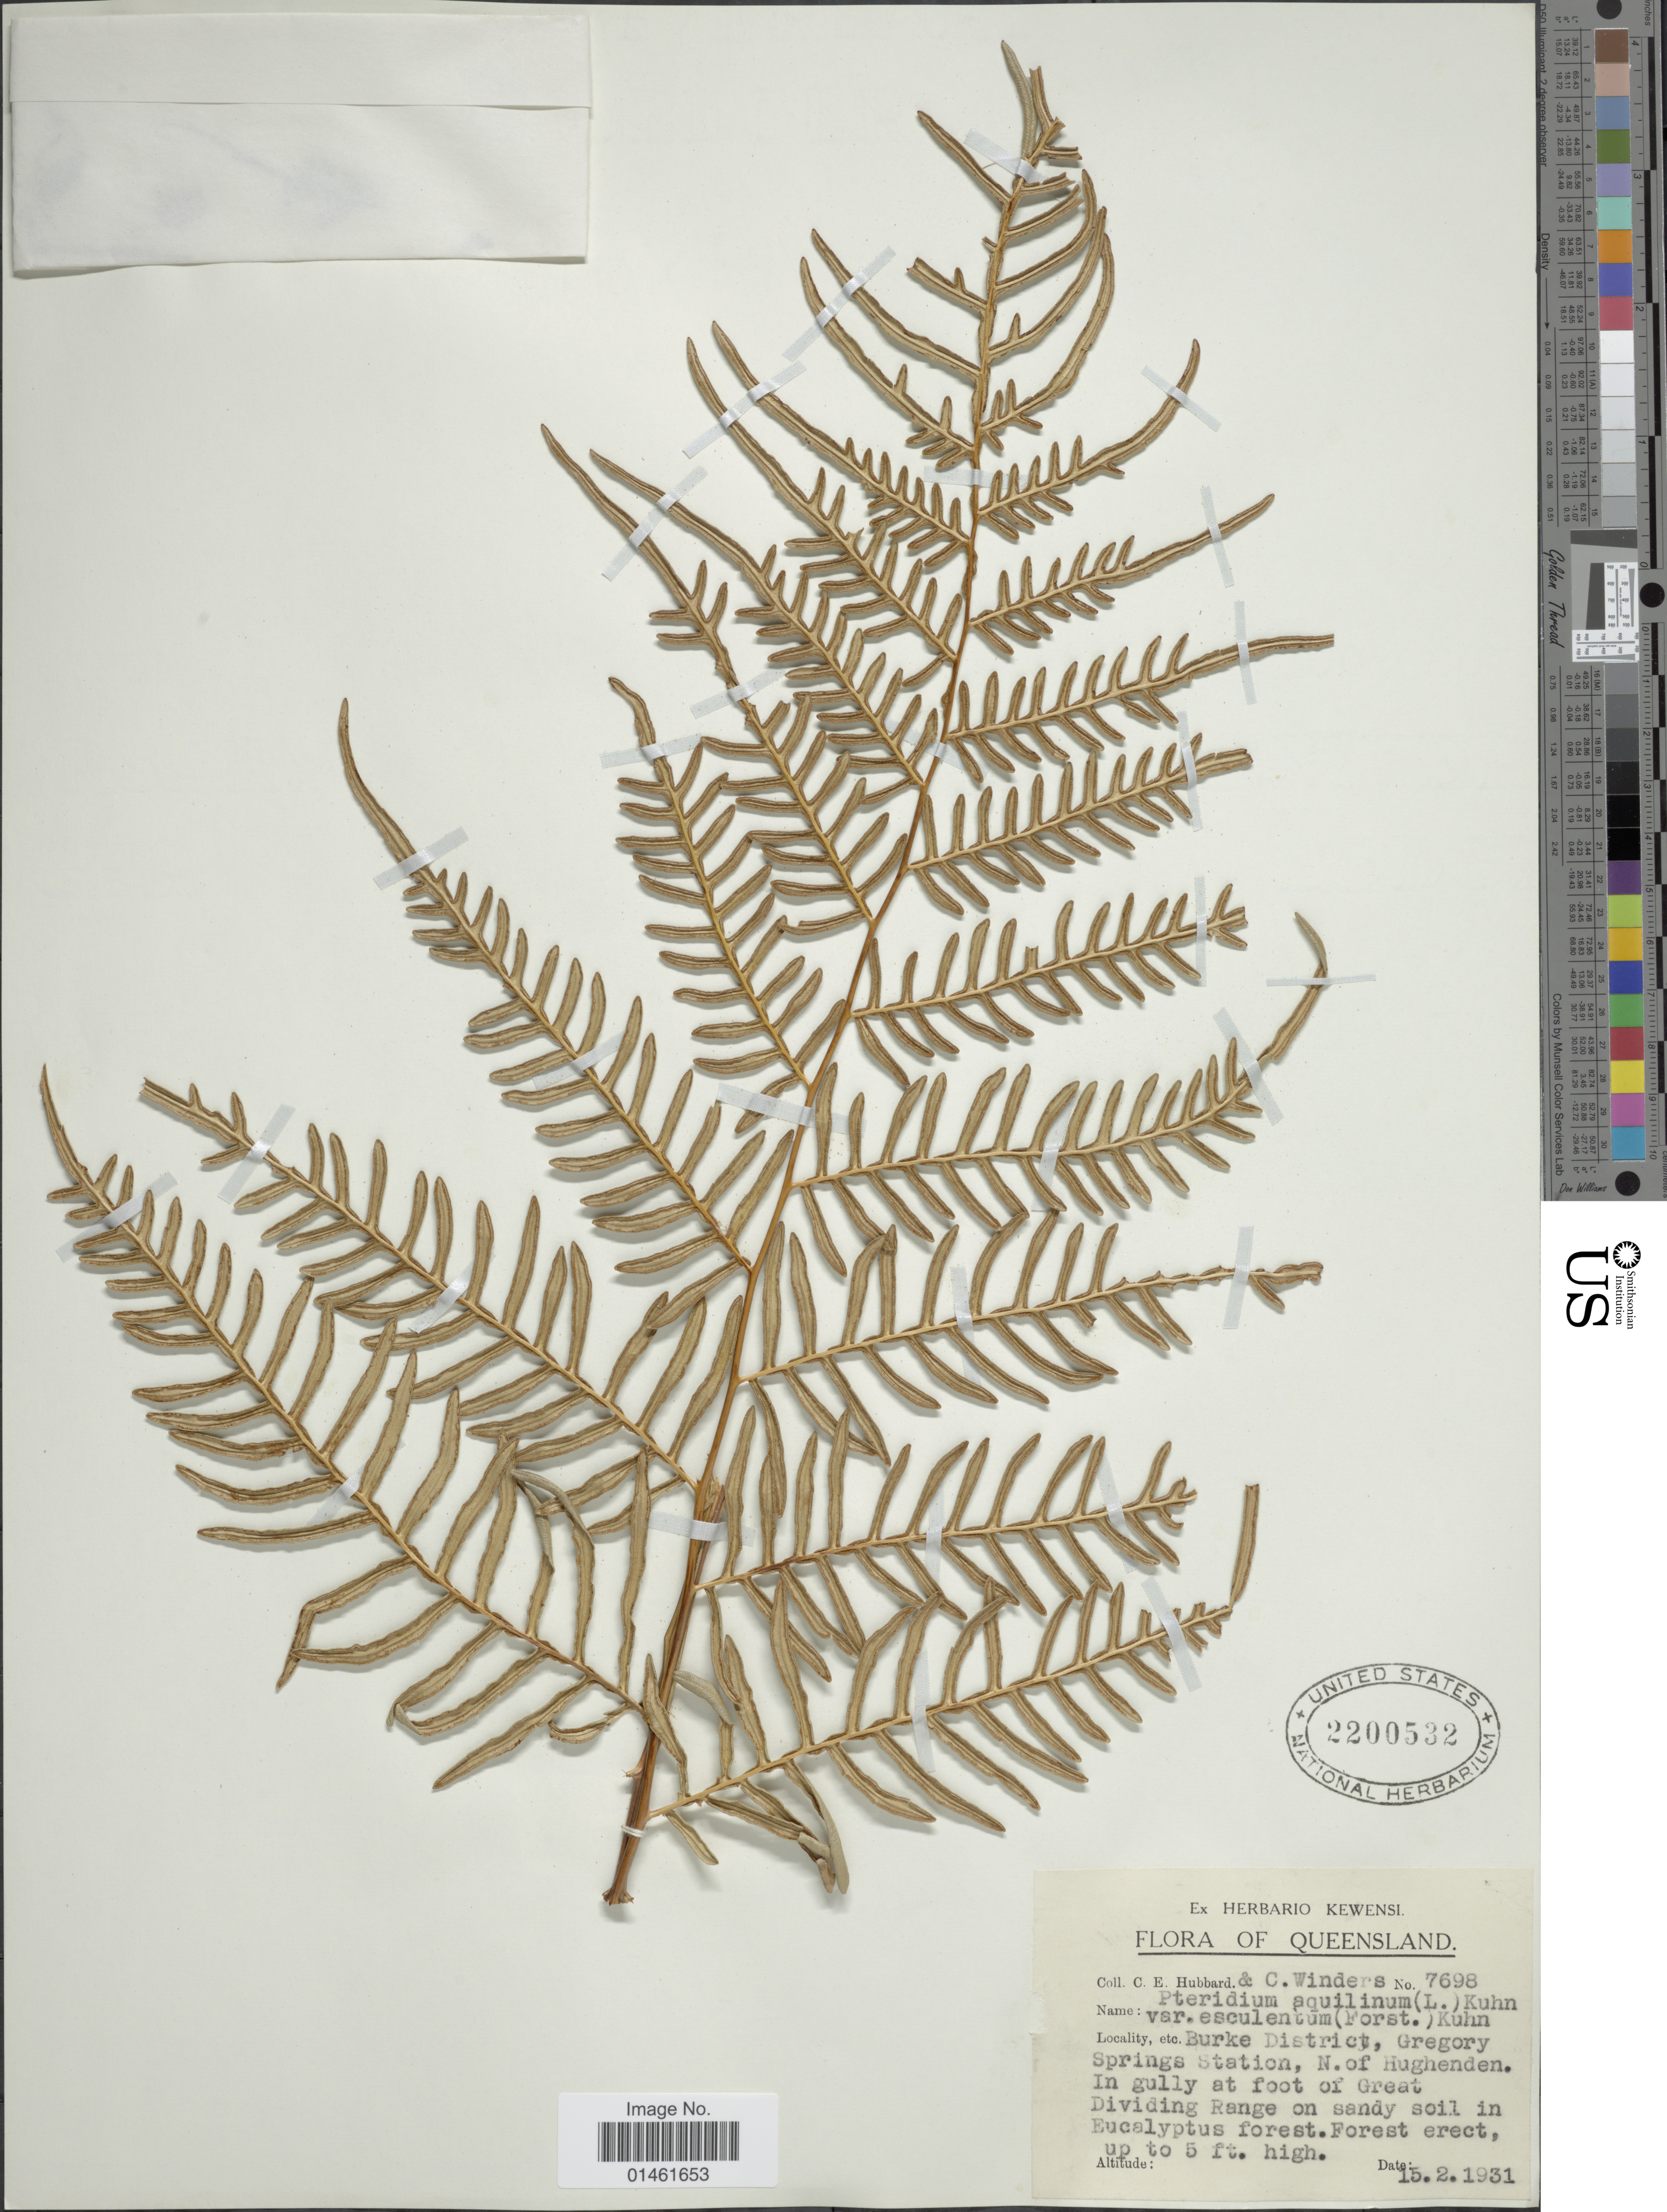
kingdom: Plantae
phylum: Tracheophyta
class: Polypodiopsida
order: Polypodiales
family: Dennstaedtiaceae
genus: Pteridium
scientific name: Pteridium esculentum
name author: (G. Forst.) Cockayne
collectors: C. E. Hubbard & C. Winders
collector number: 7698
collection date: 1931-02-15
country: Australia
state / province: Queensland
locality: Queensland, Burke District, Gregory Springs Station, N. of Hughenden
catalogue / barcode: US 2200532